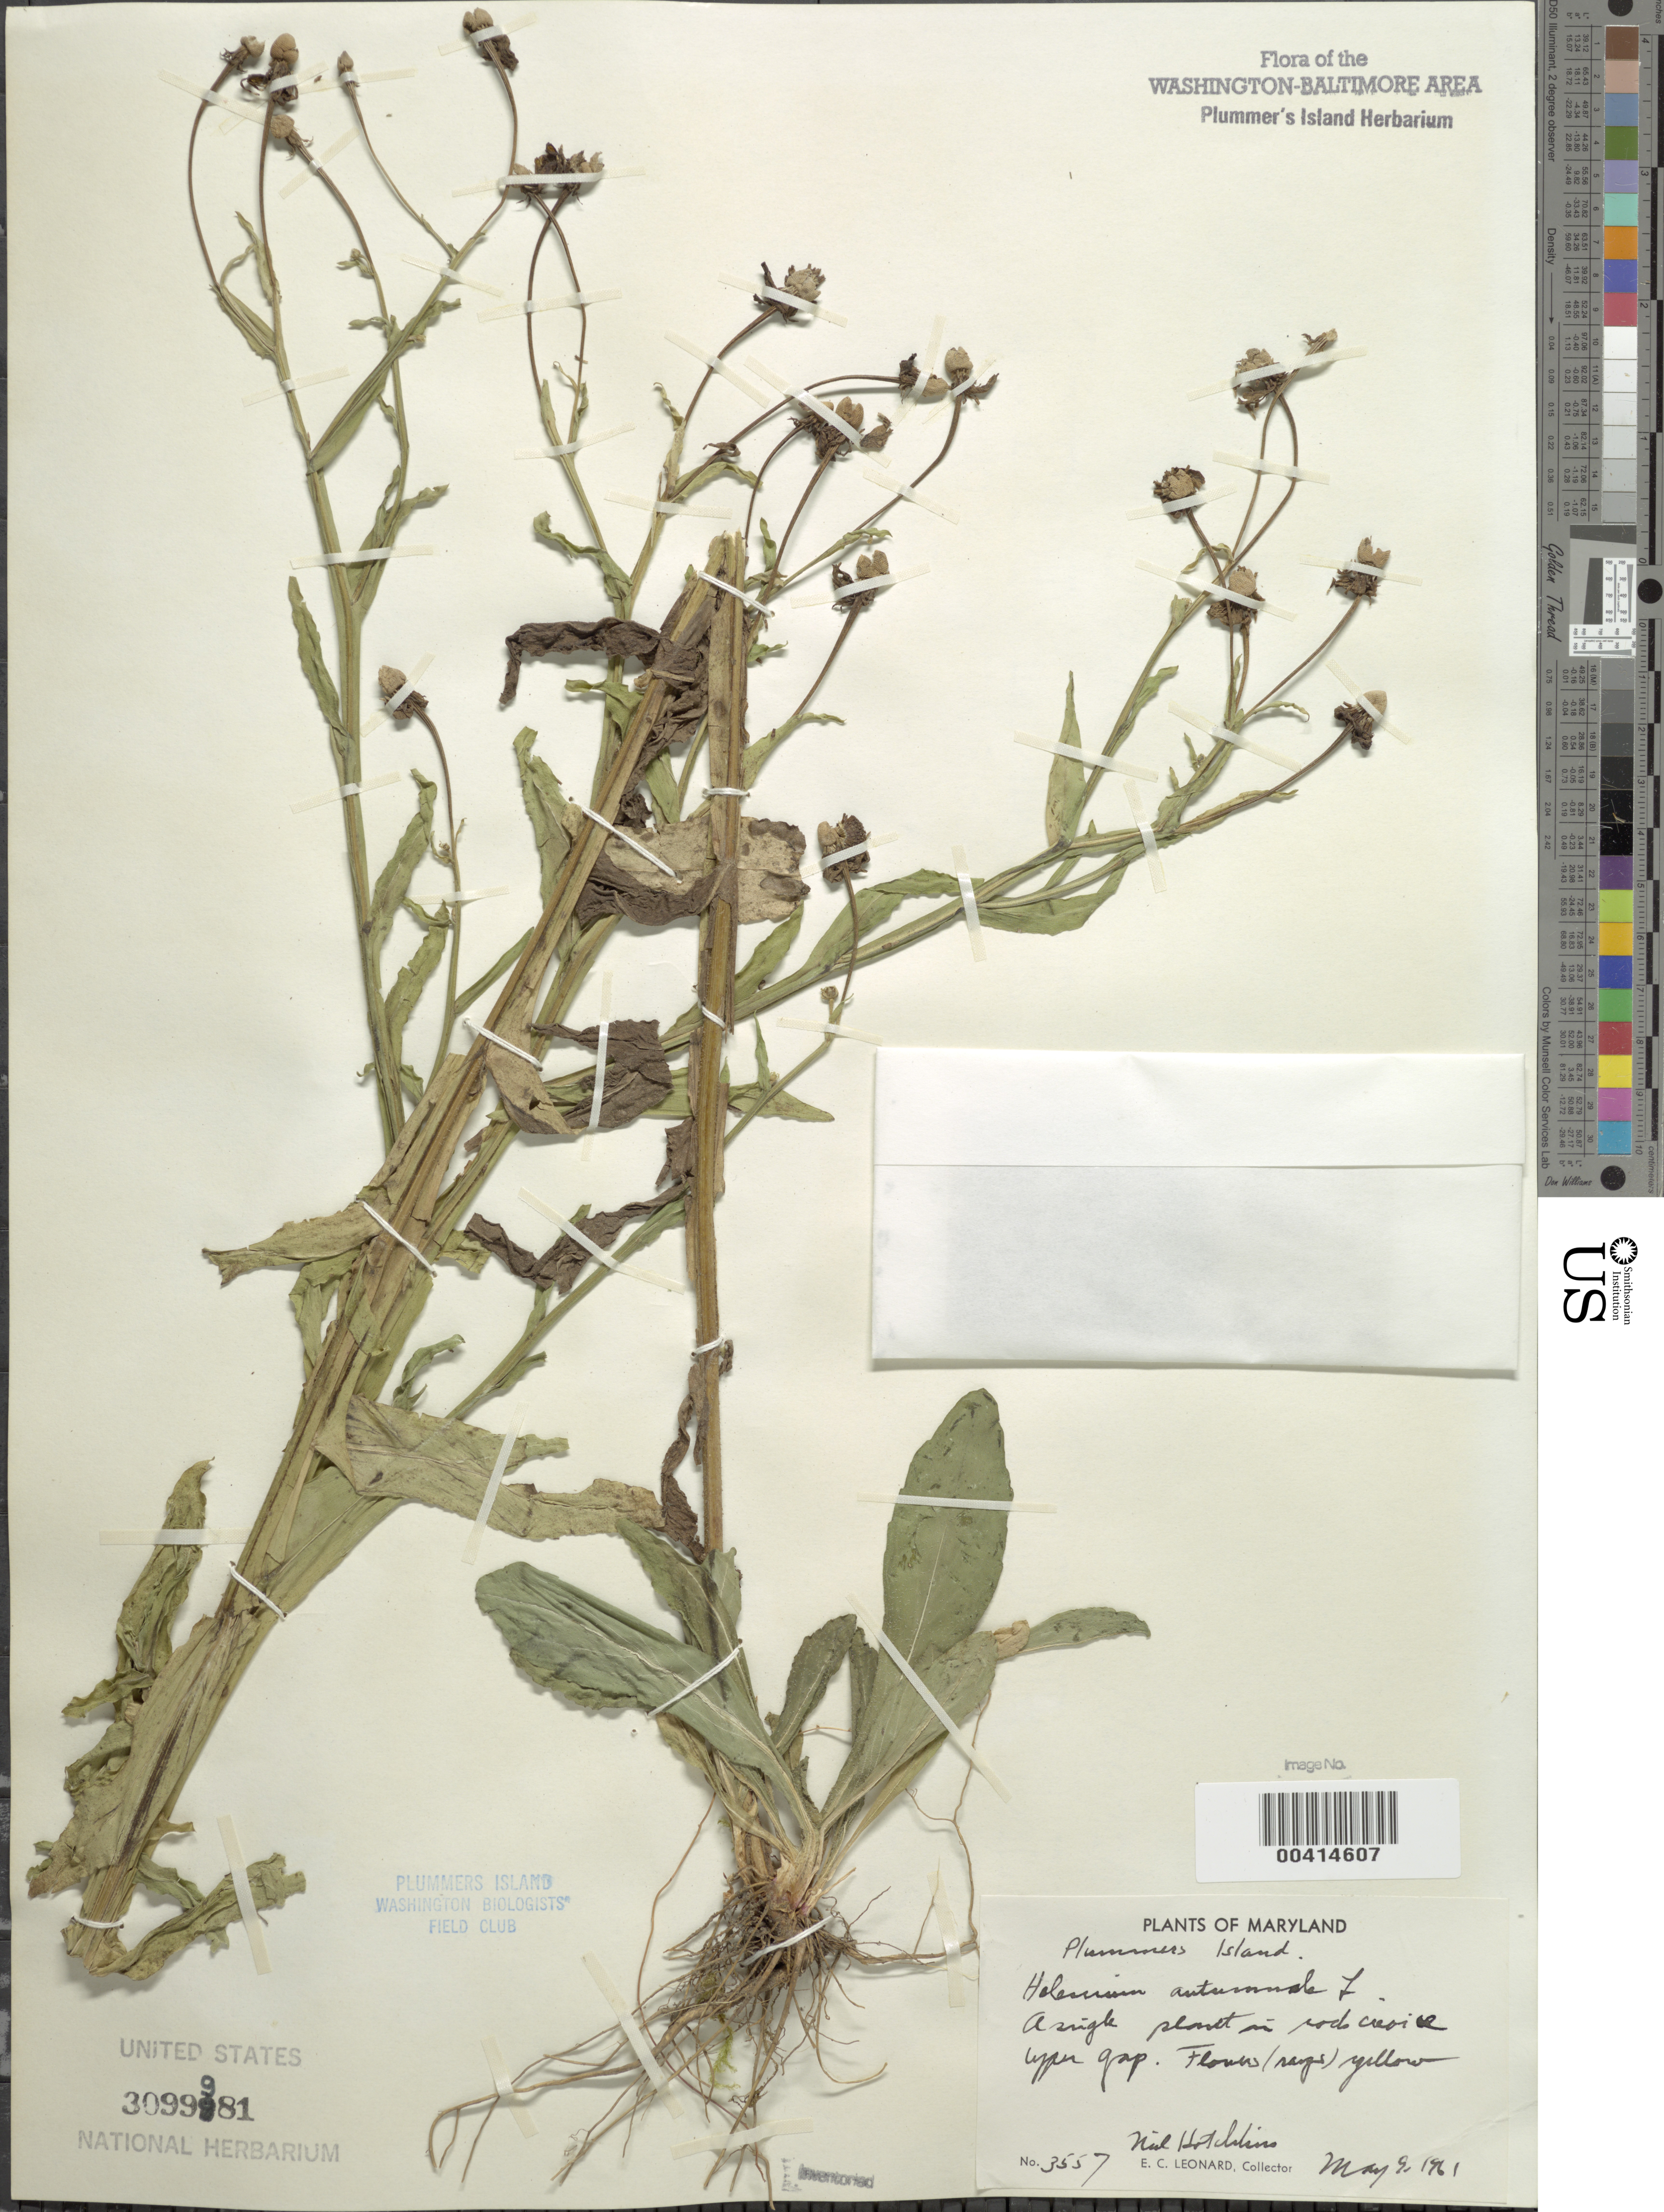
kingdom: Plantae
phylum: Tracheophyta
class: Magnoliopsida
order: Asterales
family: Asteraceae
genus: Helenium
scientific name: Helenium autumnale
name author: L.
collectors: E. C. Leonard & N. Hotchkiss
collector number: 3557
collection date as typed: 09 May 1961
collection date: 1961-05-09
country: United States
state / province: Maryland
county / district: Montgomery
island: Plummers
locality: Plummer's Island; Upper Gap C. & O. Canal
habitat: Rock crevice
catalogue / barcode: US 3099981